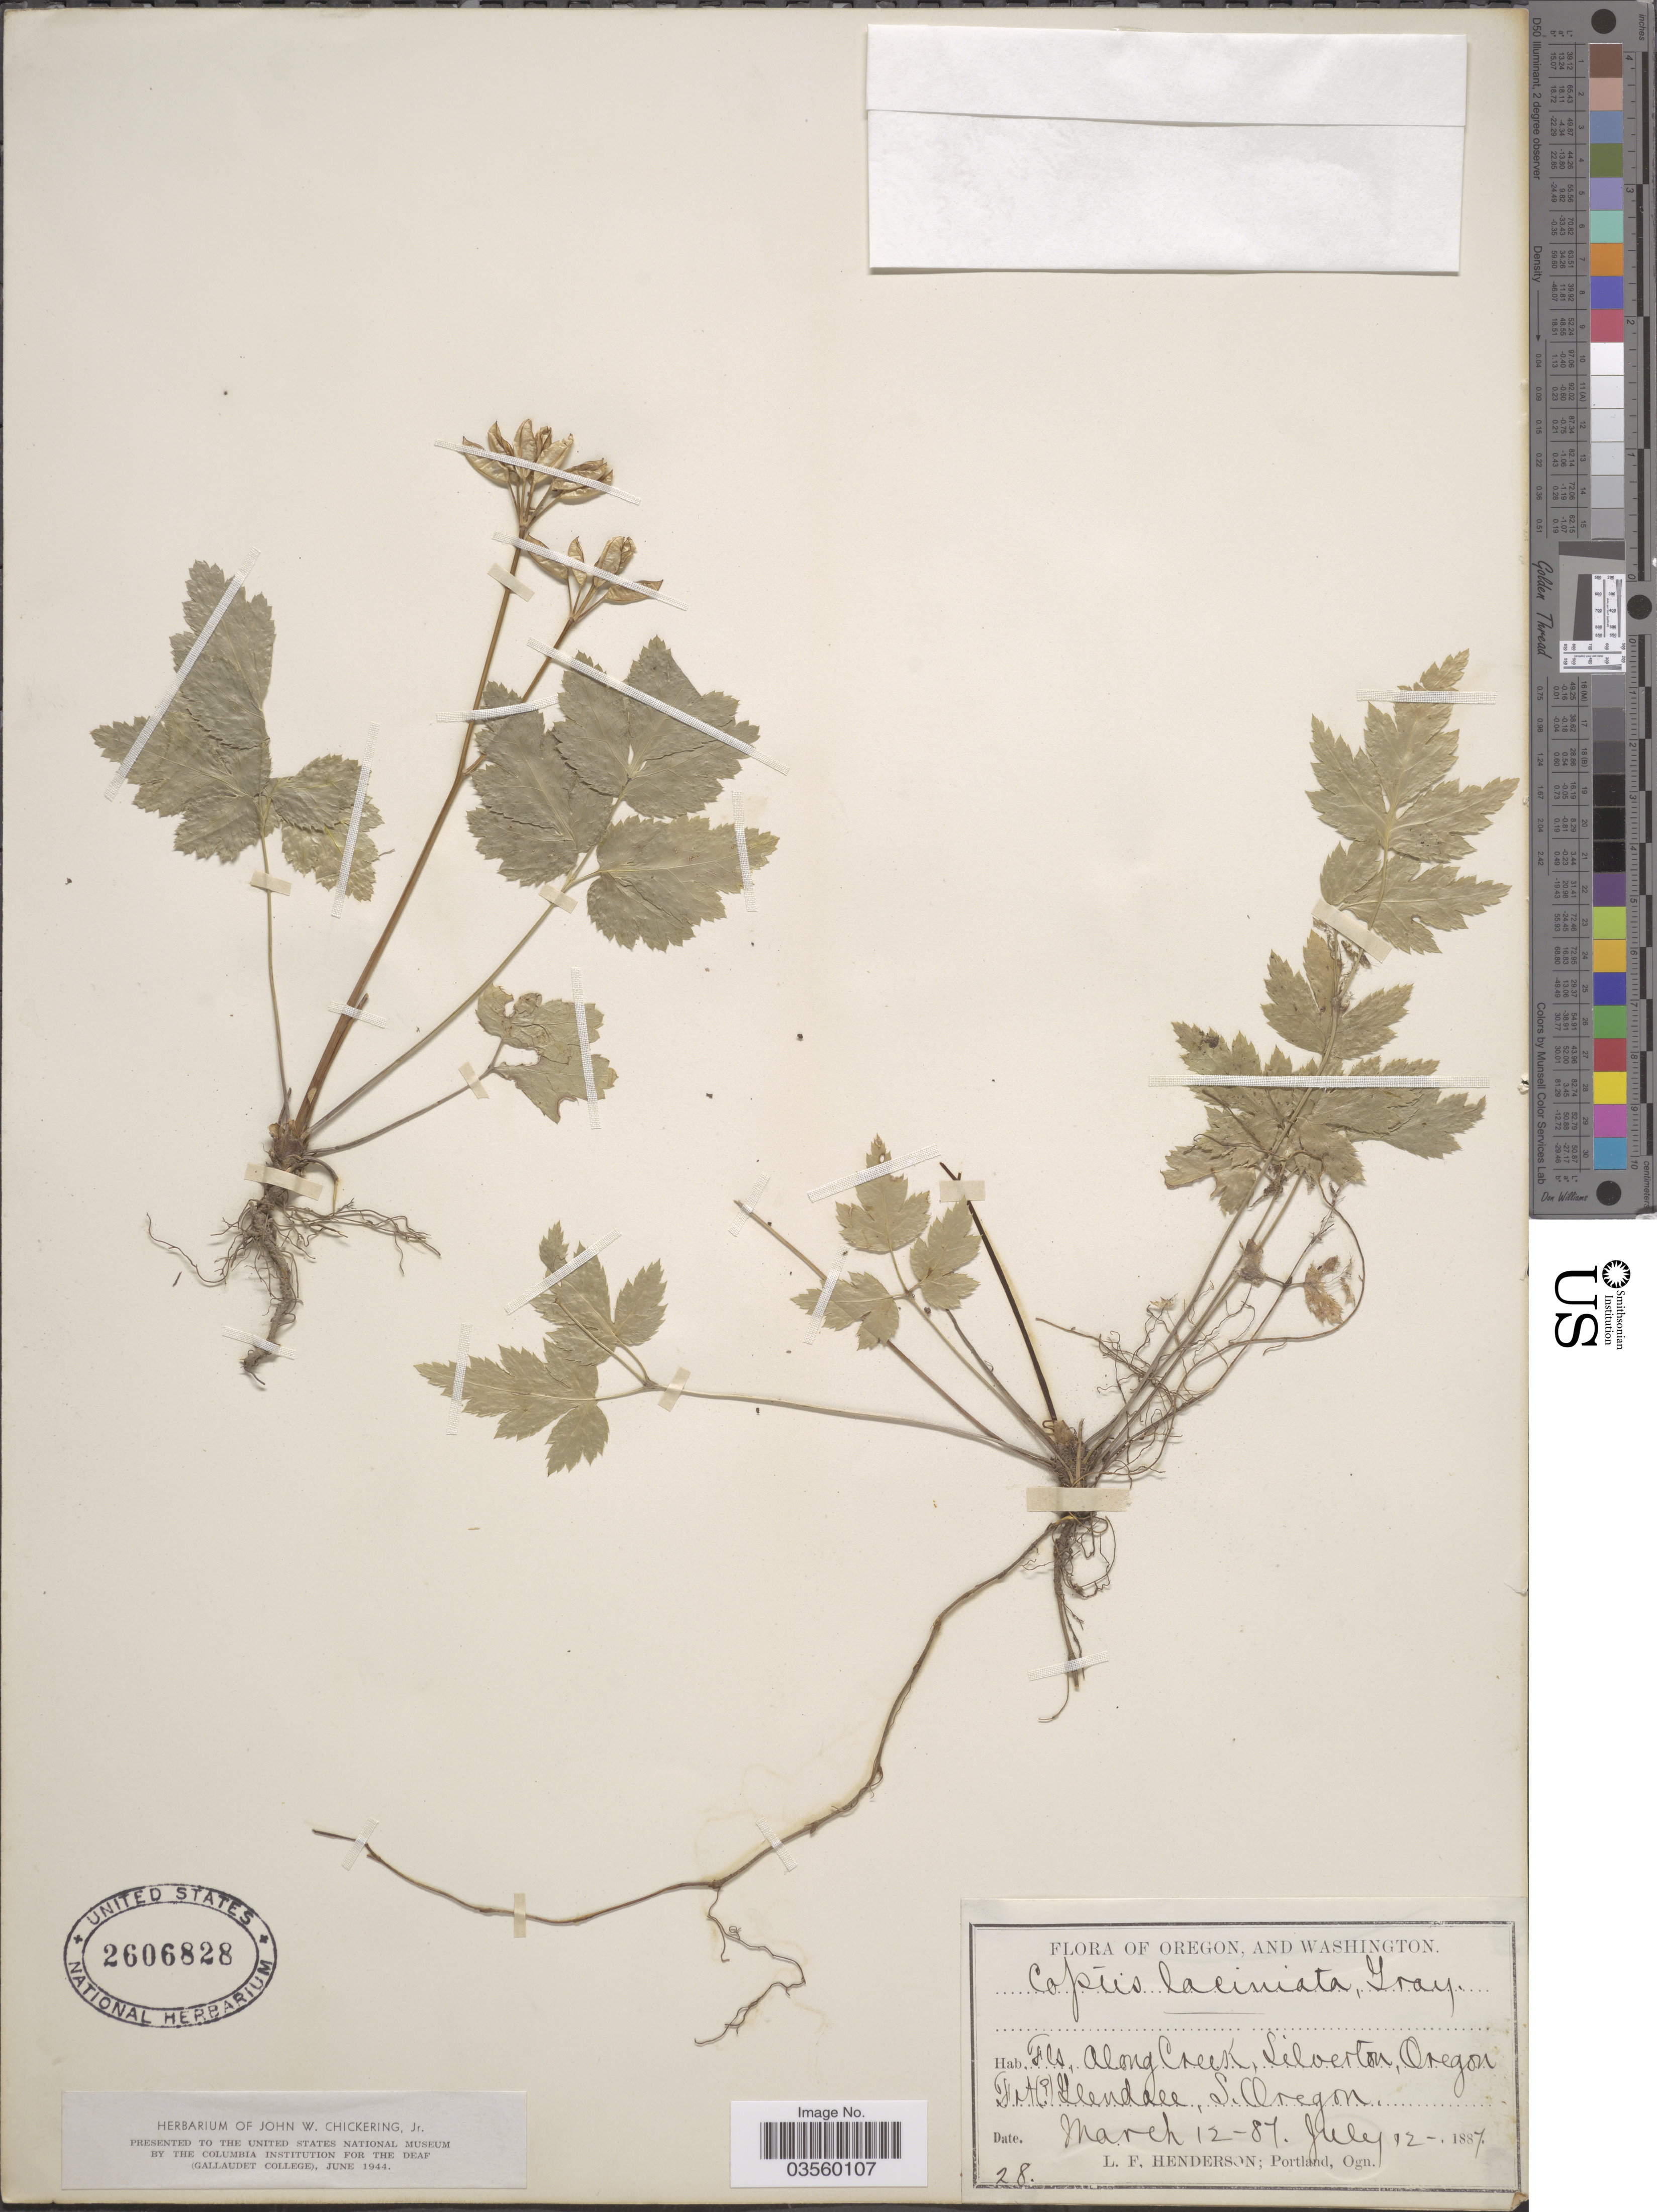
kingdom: Plantae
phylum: Tracheophyta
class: Magnoliopsida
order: Ranunculales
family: Ranunculaceae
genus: Coptis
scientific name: Coptis laciniata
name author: A. Gray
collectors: L. Henderson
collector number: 28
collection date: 1887-03-12/1887-07-12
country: United States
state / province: Oregon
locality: Along Creek, Silverton, Oregon Pat [interpreted]( [unsure placement]), Glendale, S. Oregon.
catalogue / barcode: US 2606828